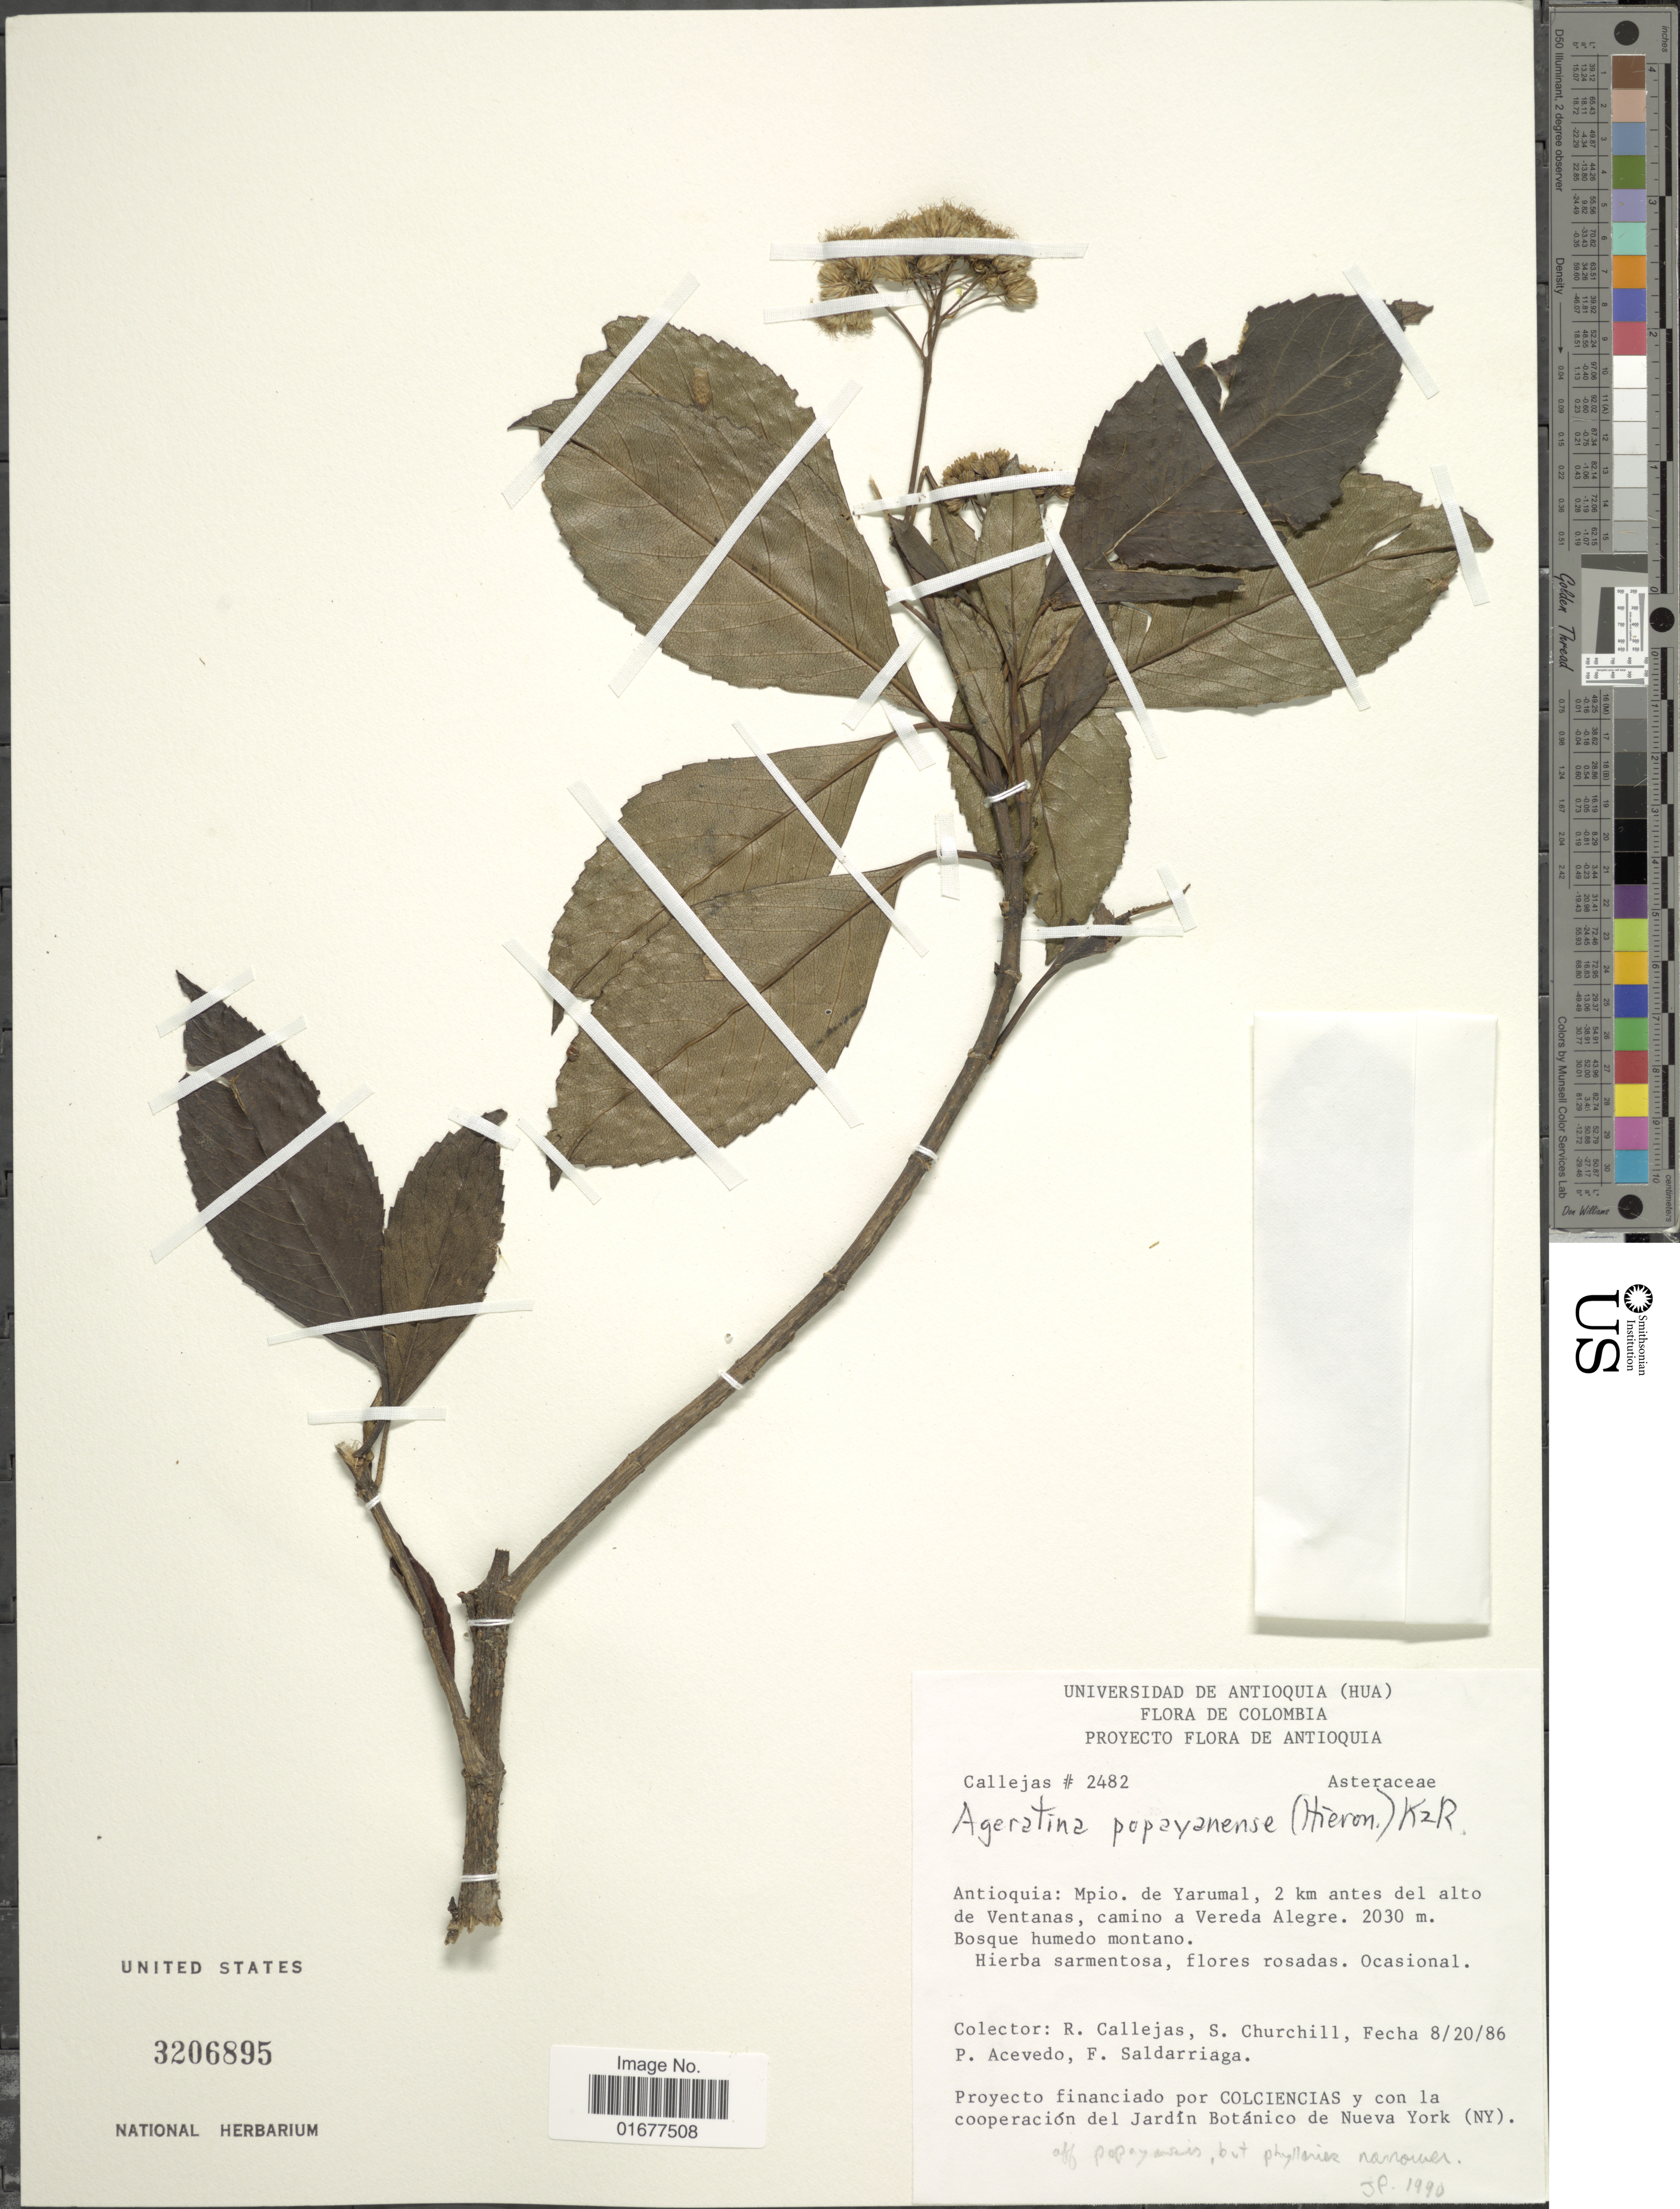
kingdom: Plantae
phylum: Tracheophyta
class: Magnoliopsida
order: Asterales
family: Asteraceae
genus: Ageratina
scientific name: Ageratina popayanensis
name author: (H. Rob.) R.M. King & H. Rob.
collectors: R. Callejas, S. Churchill, P. Acevedo-Rodr. & F. Saldarriaga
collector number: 2482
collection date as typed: Transcribed d/m/y: 20/8/86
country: Colombia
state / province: Antioquia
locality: Mpio. de Yarumal, 2 km antes del alto de Ventanas, camino a Vereda Alegre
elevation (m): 2030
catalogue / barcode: US 3206895